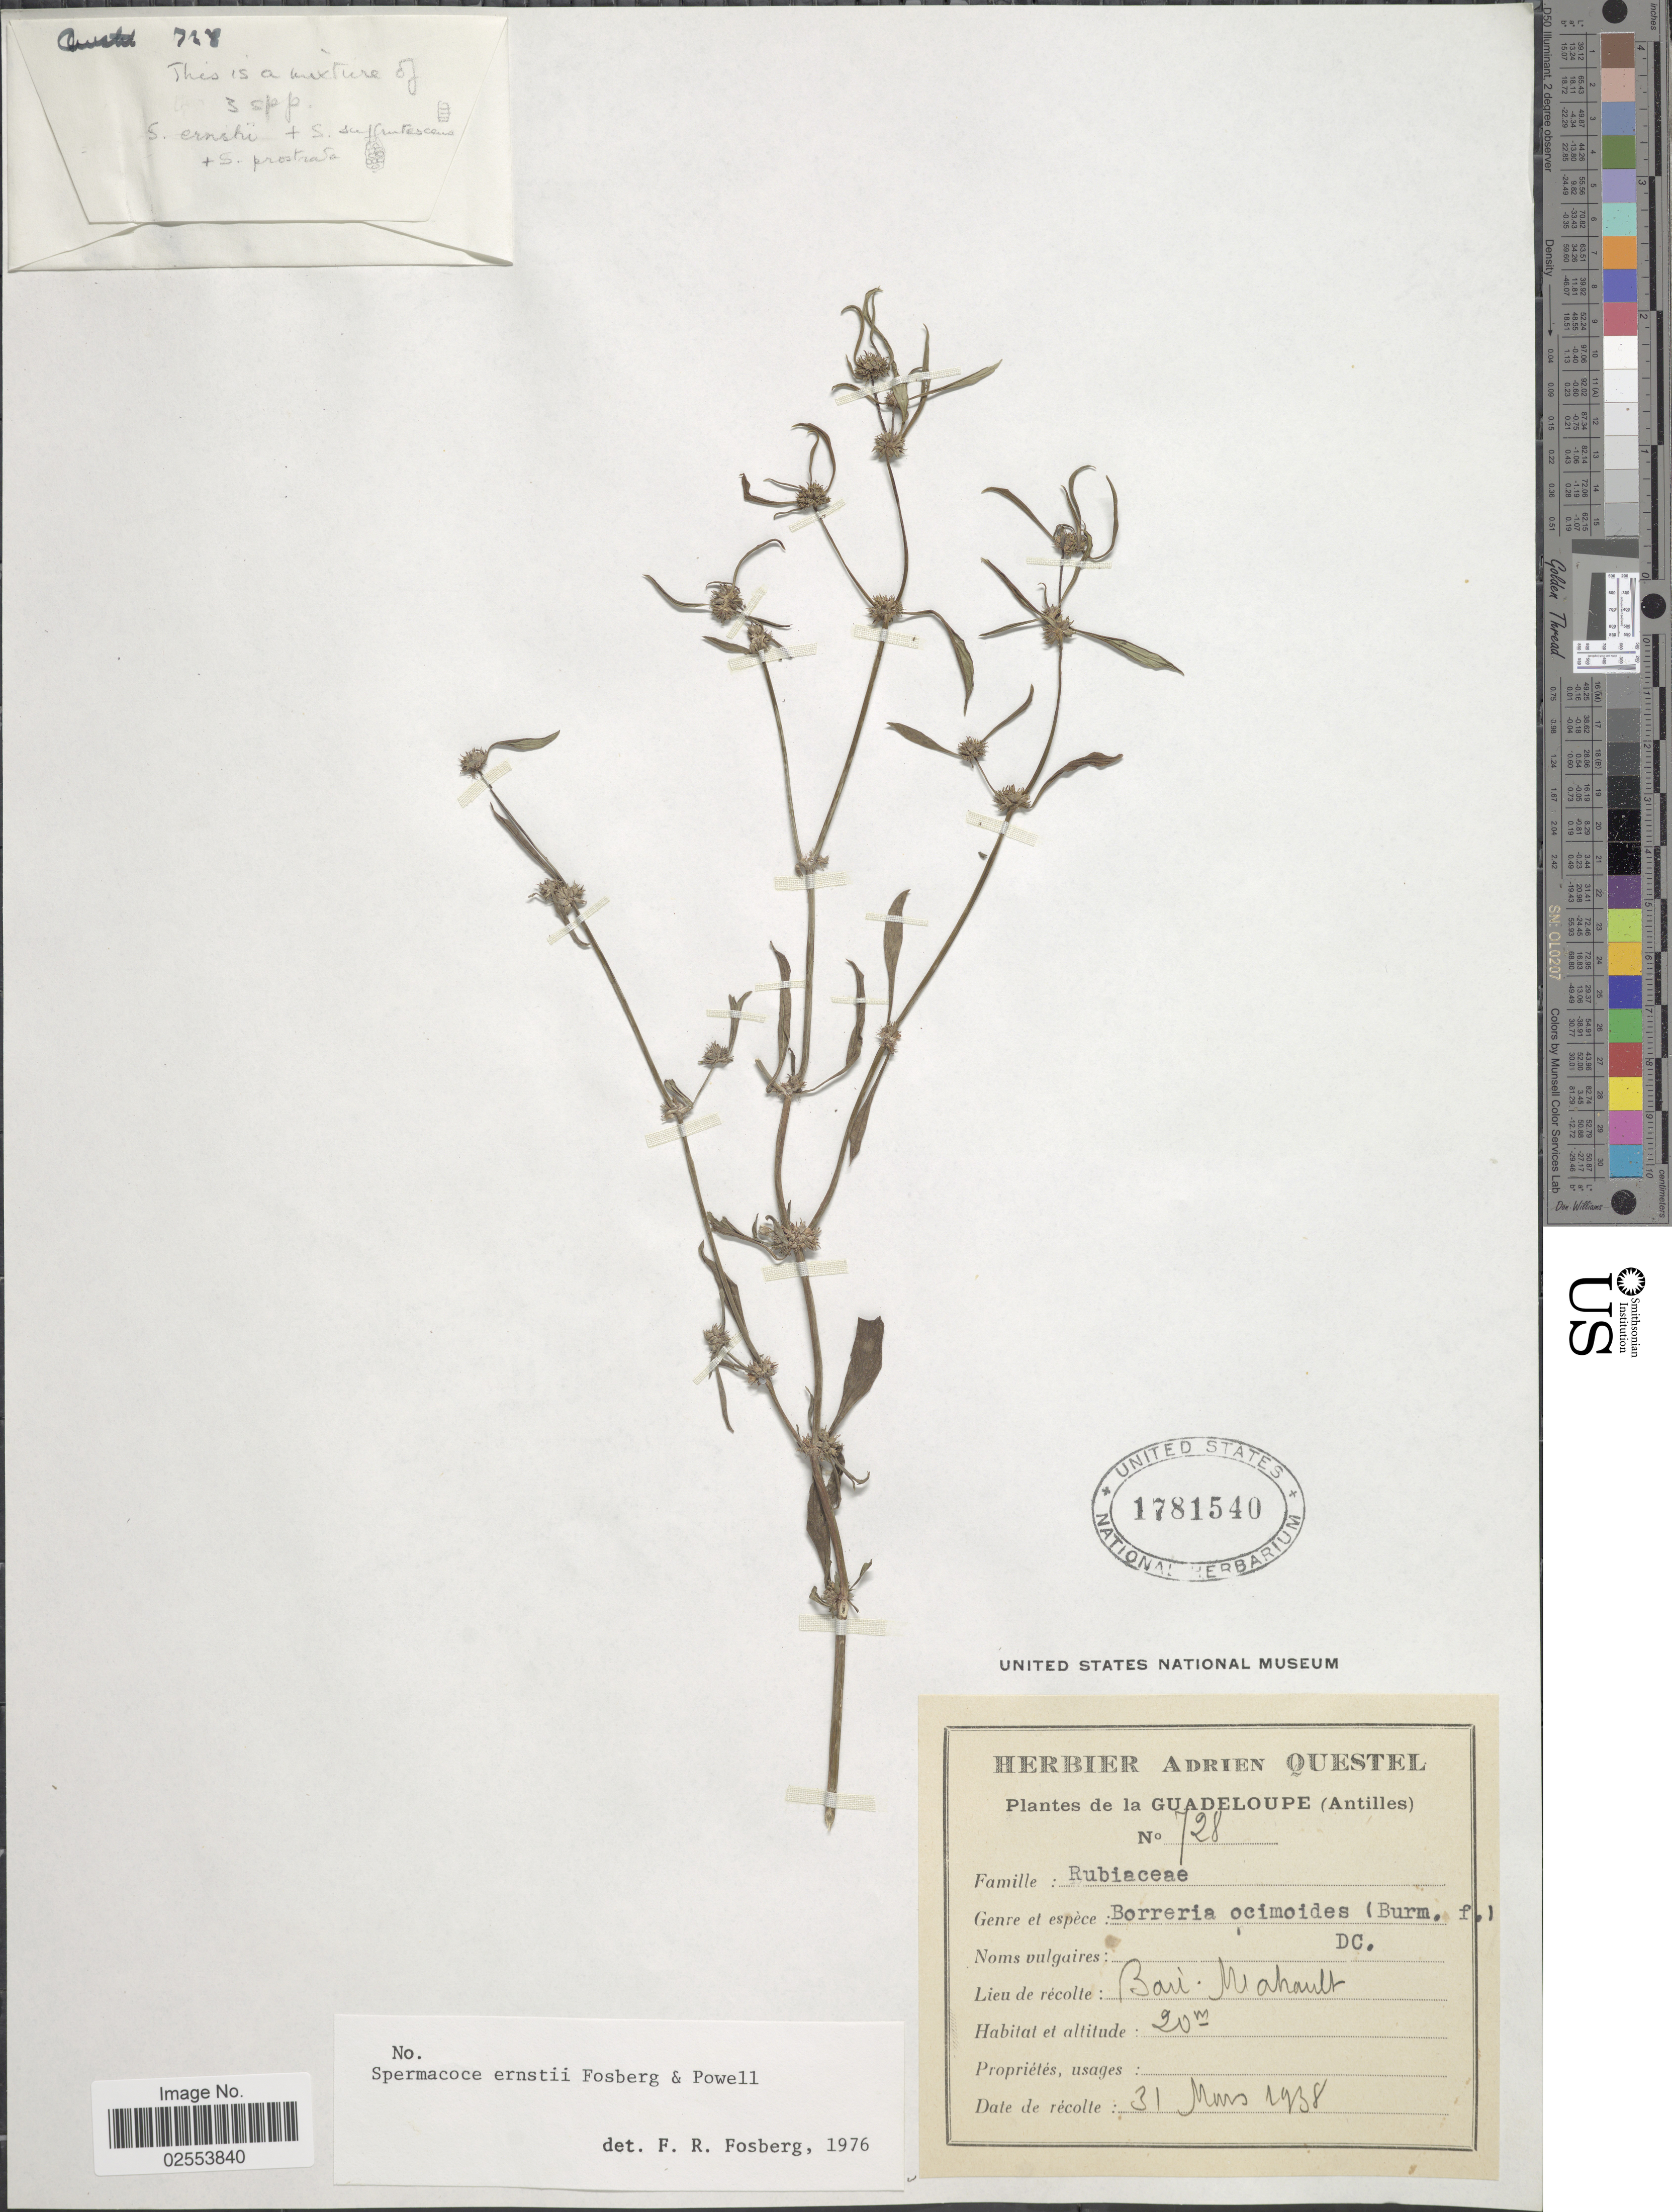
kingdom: Plantae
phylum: Tracheophyta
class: Magnoliopsida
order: Gentianales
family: Rubiaceae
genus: Spermacoce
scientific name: Spermacoce ernstii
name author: Fosberg & D.A. Powell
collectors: A. Questel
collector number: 728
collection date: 1938-03-31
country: Guadeloupe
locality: (Antilles), Baie-Mahault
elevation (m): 20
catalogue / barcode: US 1781540